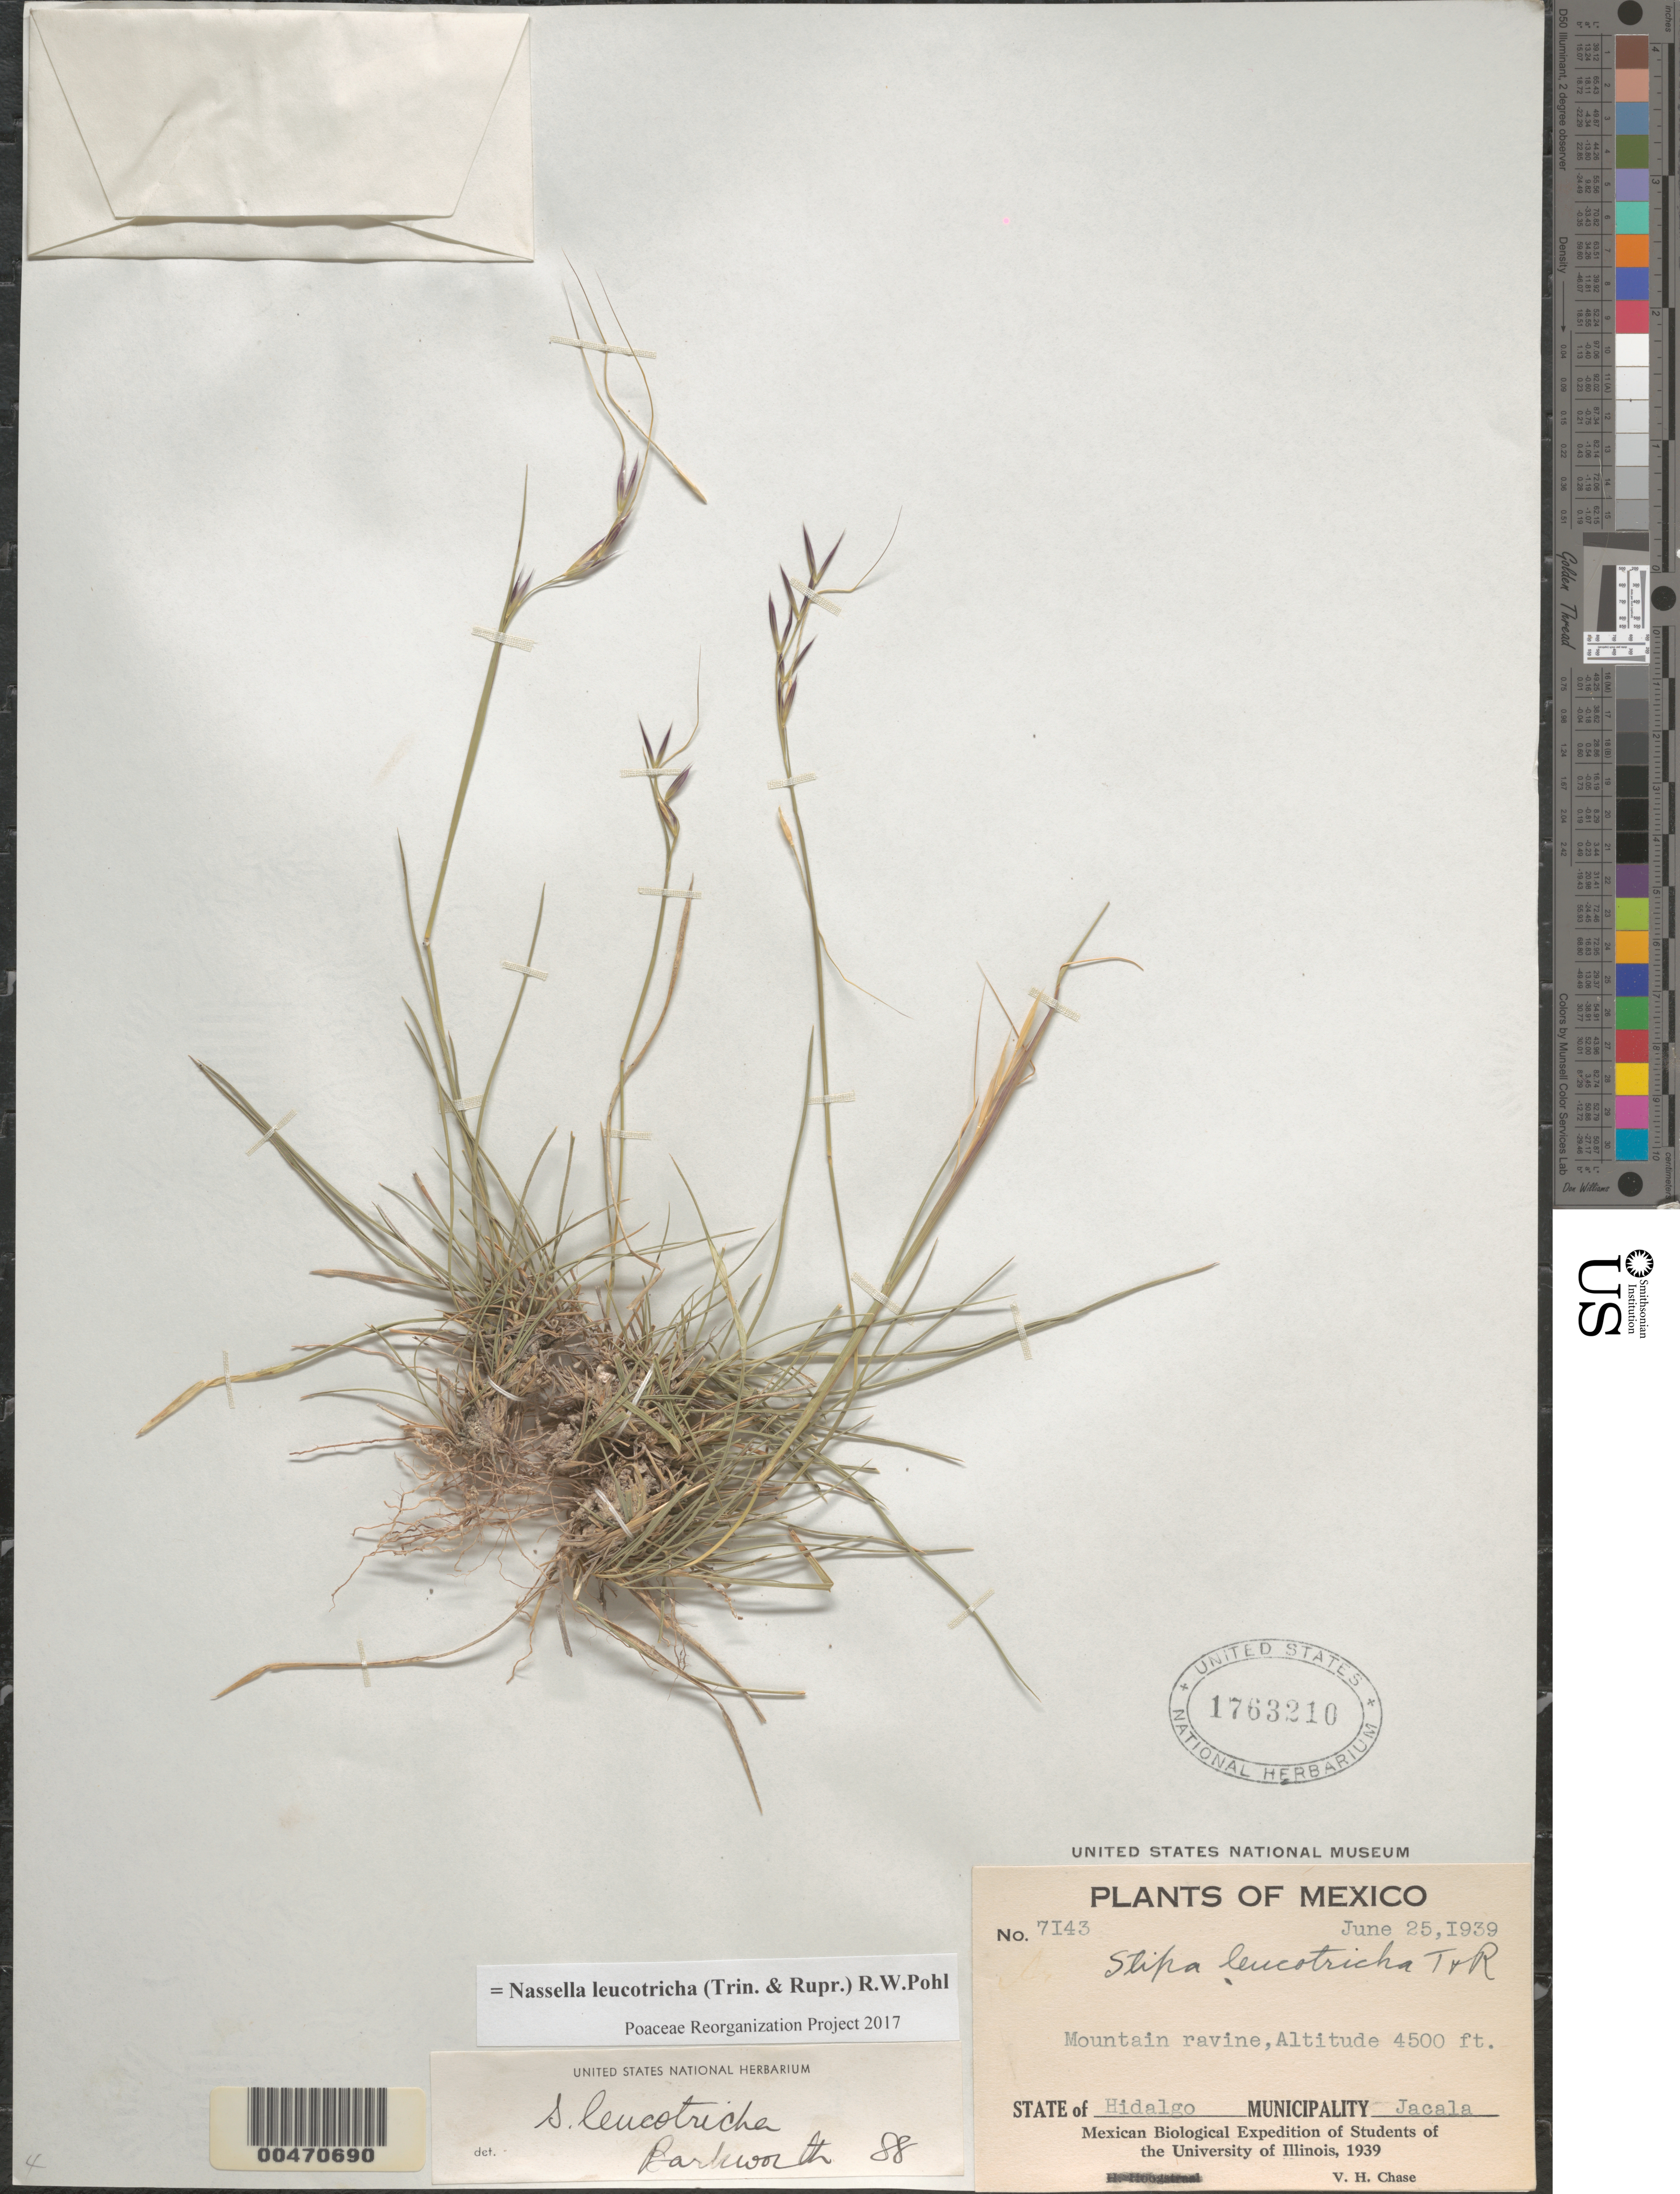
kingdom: Plantae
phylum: Tracheophyta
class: Liliopsida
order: Poales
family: Poaceae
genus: Nassella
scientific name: Nassella leucotricha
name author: (Trin. & Rupr.) R.W. Pohl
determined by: Poaceae Reorganization Project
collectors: V. H. Chase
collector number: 7143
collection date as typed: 25 Jun 1939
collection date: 1939-06-25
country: Mexico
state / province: Hidalgo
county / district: Jacala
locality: Mun of Jacala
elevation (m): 1372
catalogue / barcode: US 1763210